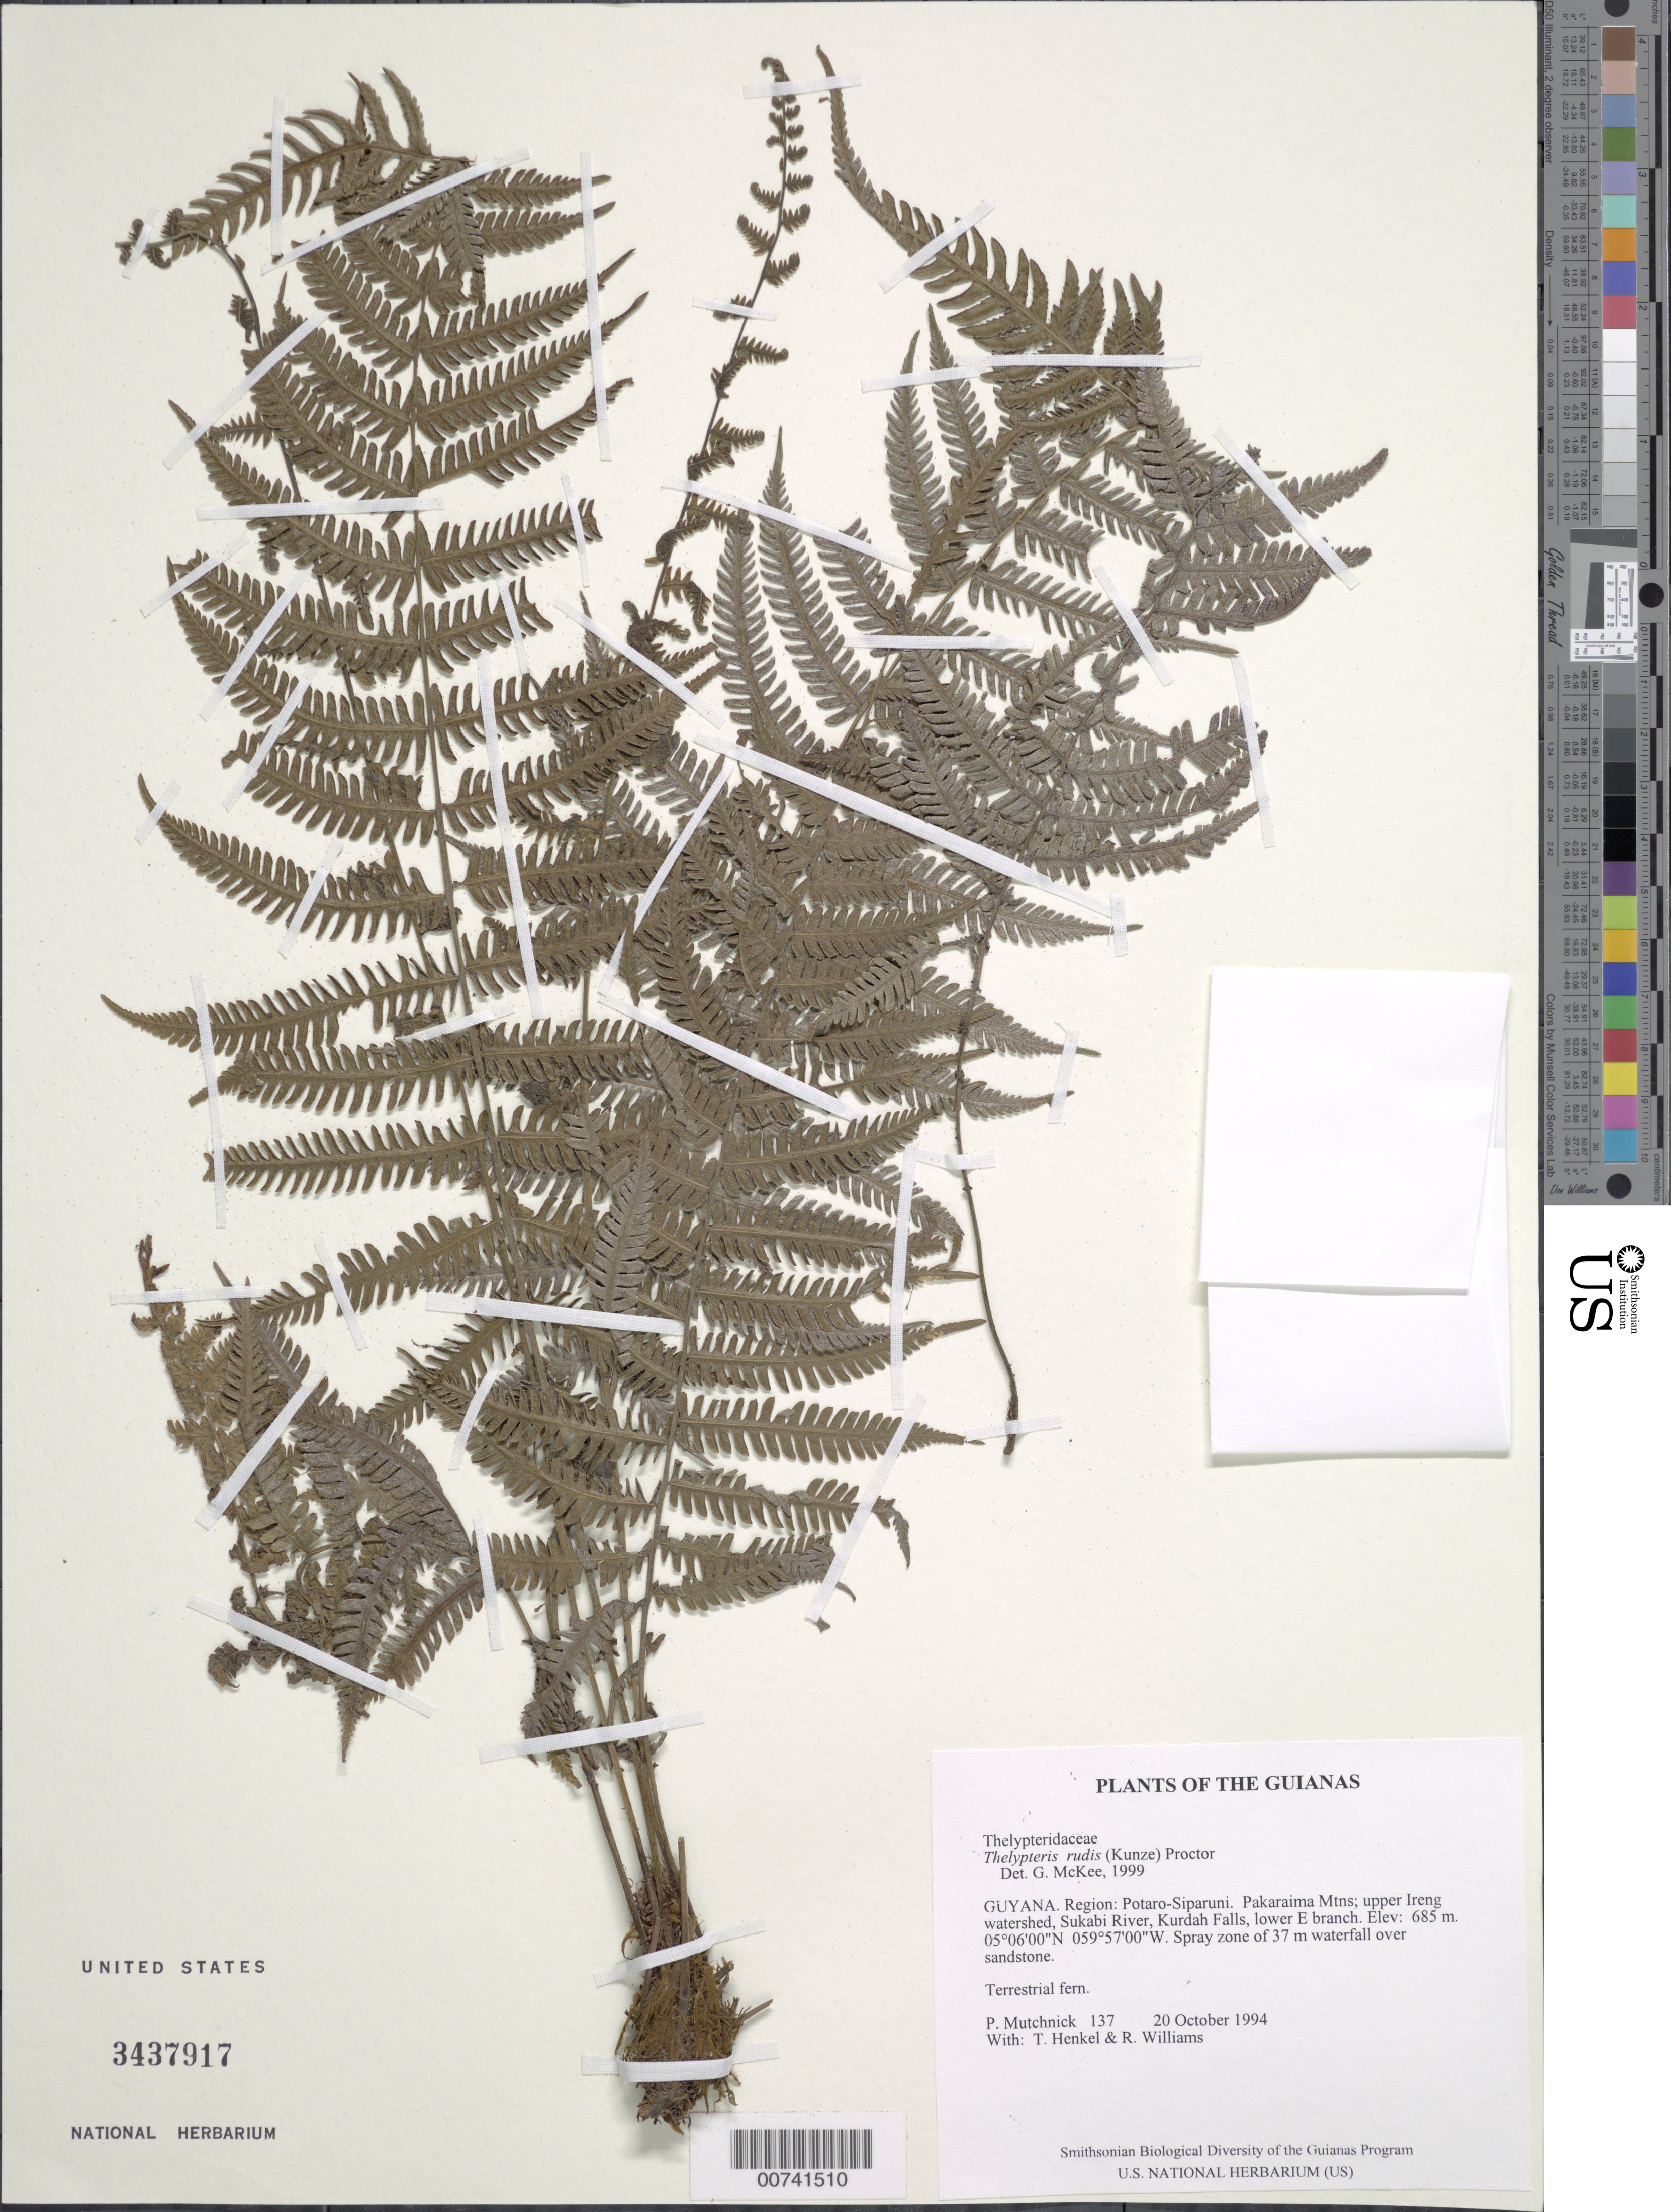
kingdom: Plantae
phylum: Tracheophyta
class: Polypodiopsida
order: Polypodiales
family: Thelypteridaceae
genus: Amauropelta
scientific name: Amauropelta rudis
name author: (Kunze) Pic. Serm.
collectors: P. Mutchnick, T. Henkel & R. Williams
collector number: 137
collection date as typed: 20 October 1994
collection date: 1994-10-20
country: Guyana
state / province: Potaro-Siparuni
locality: Pakaraima Mtns; upper Ireng watershed, Sukabi River, Kurdah Falls, lower E branch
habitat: Spray zone of 37 m waterfall over sandstone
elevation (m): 685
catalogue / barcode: US 3437917